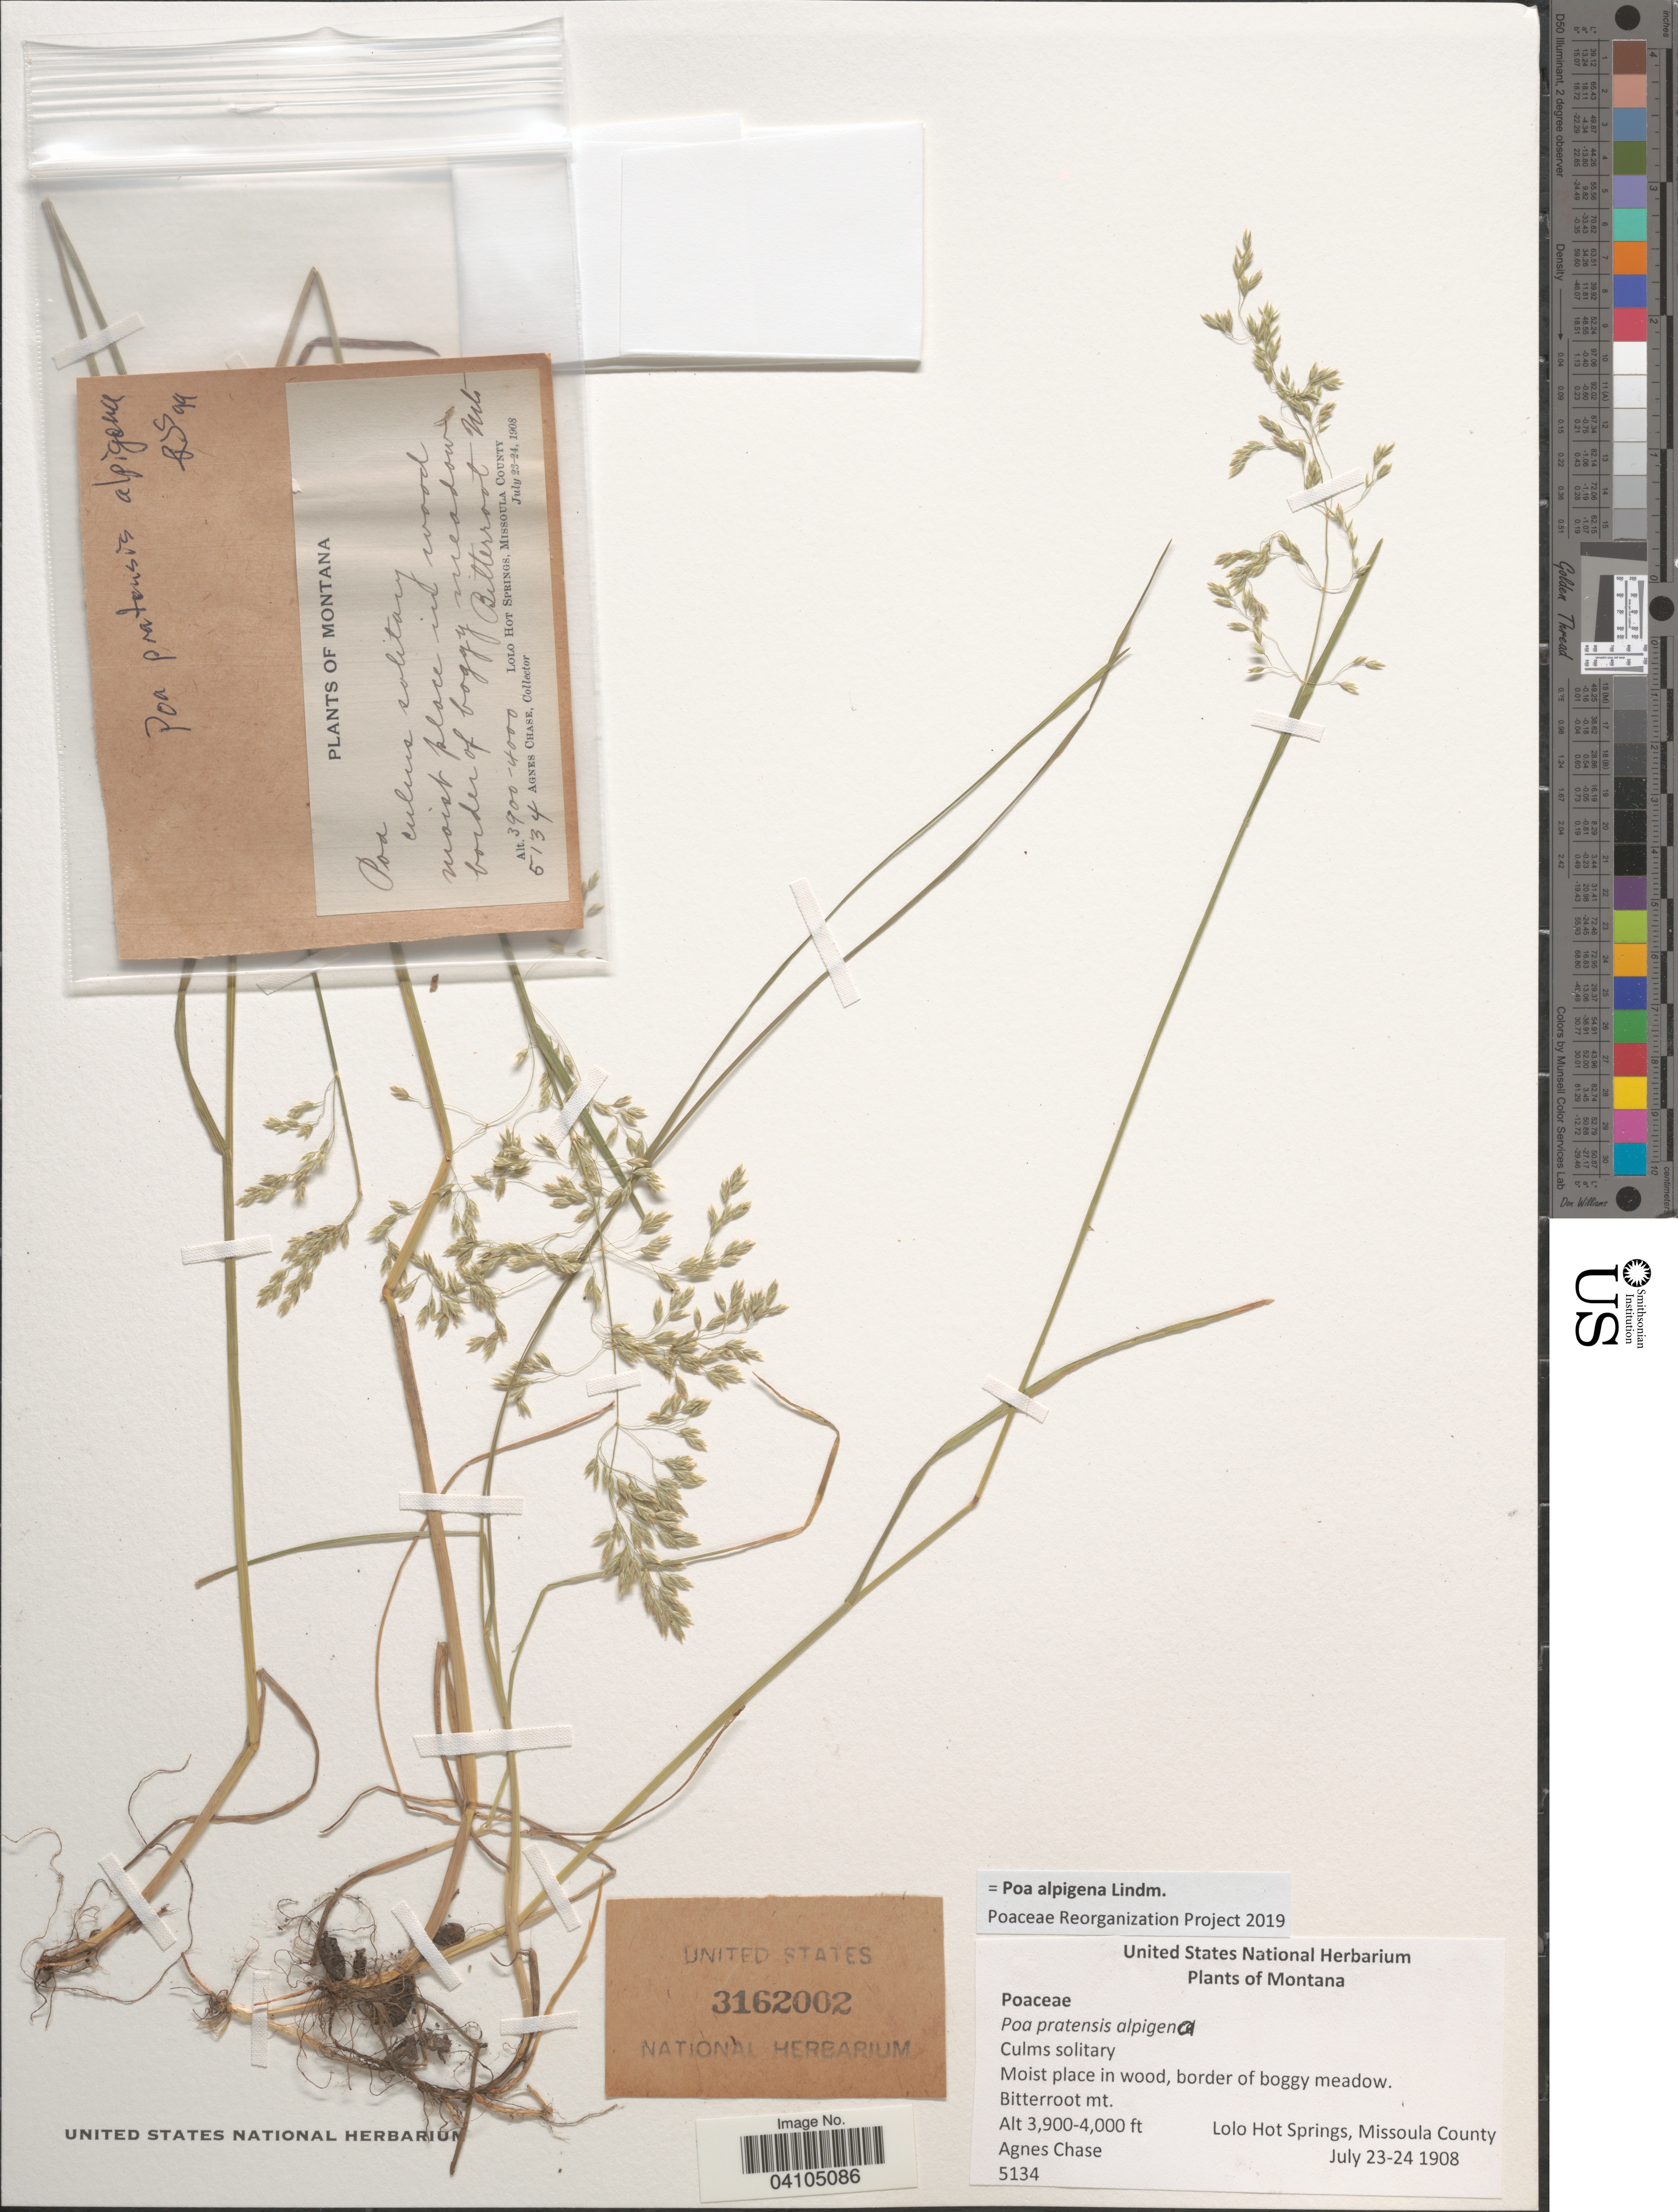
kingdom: Plantae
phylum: Tracheophyta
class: Liliopsida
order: Poales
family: Poaceae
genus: Poa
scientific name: Poa alpigena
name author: (Fr.) Lindm.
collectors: A. Chase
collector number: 5134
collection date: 1908-07-23/1908-07-24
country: United States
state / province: Montana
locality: Bitterroot mt. Lolo Hot Springs, Missoula County.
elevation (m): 1189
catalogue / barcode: US 3162002